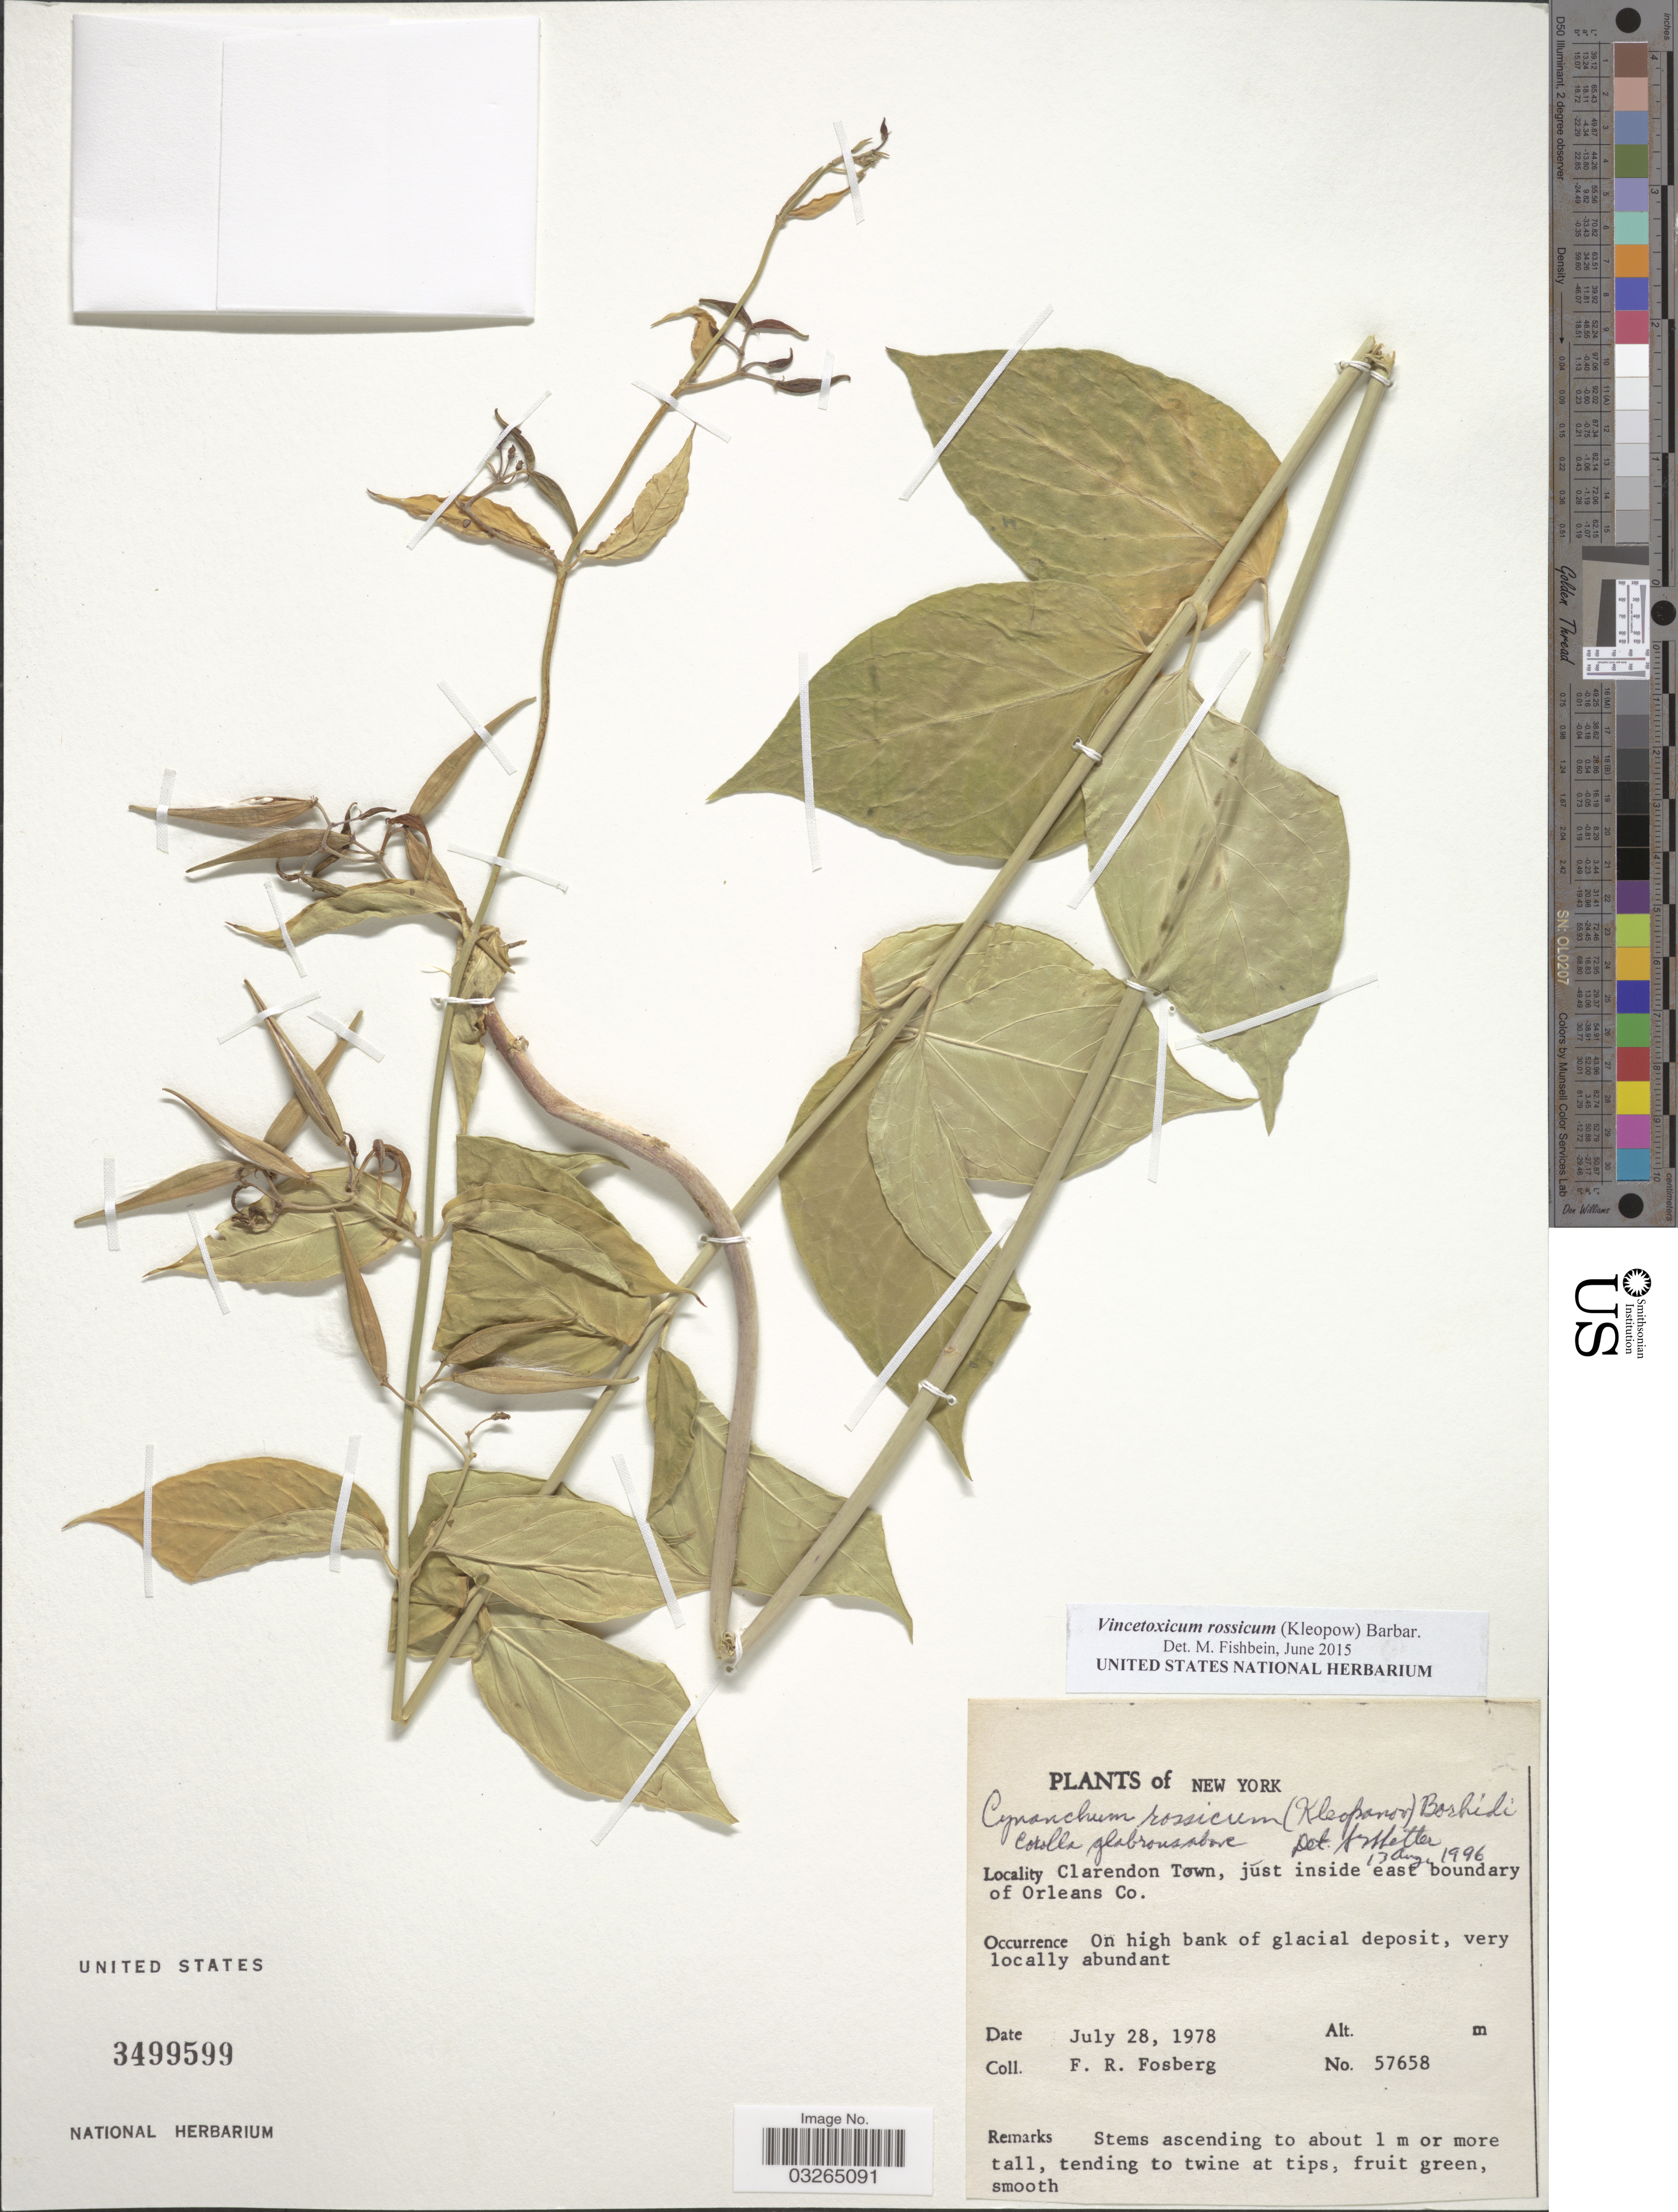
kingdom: Plantae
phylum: Tracheophyta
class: Magnoliopsida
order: Gentianales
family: Apocynaceae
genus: Vincetoxicum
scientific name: Vincetoxicum rossicum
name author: Barbar.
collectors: F. R. Fosberg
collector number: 57658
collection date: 1978-07-28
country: United States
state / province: New York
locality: Clarendon Town, just inside east boundary of Orleans Co.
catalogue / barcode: US 3499599